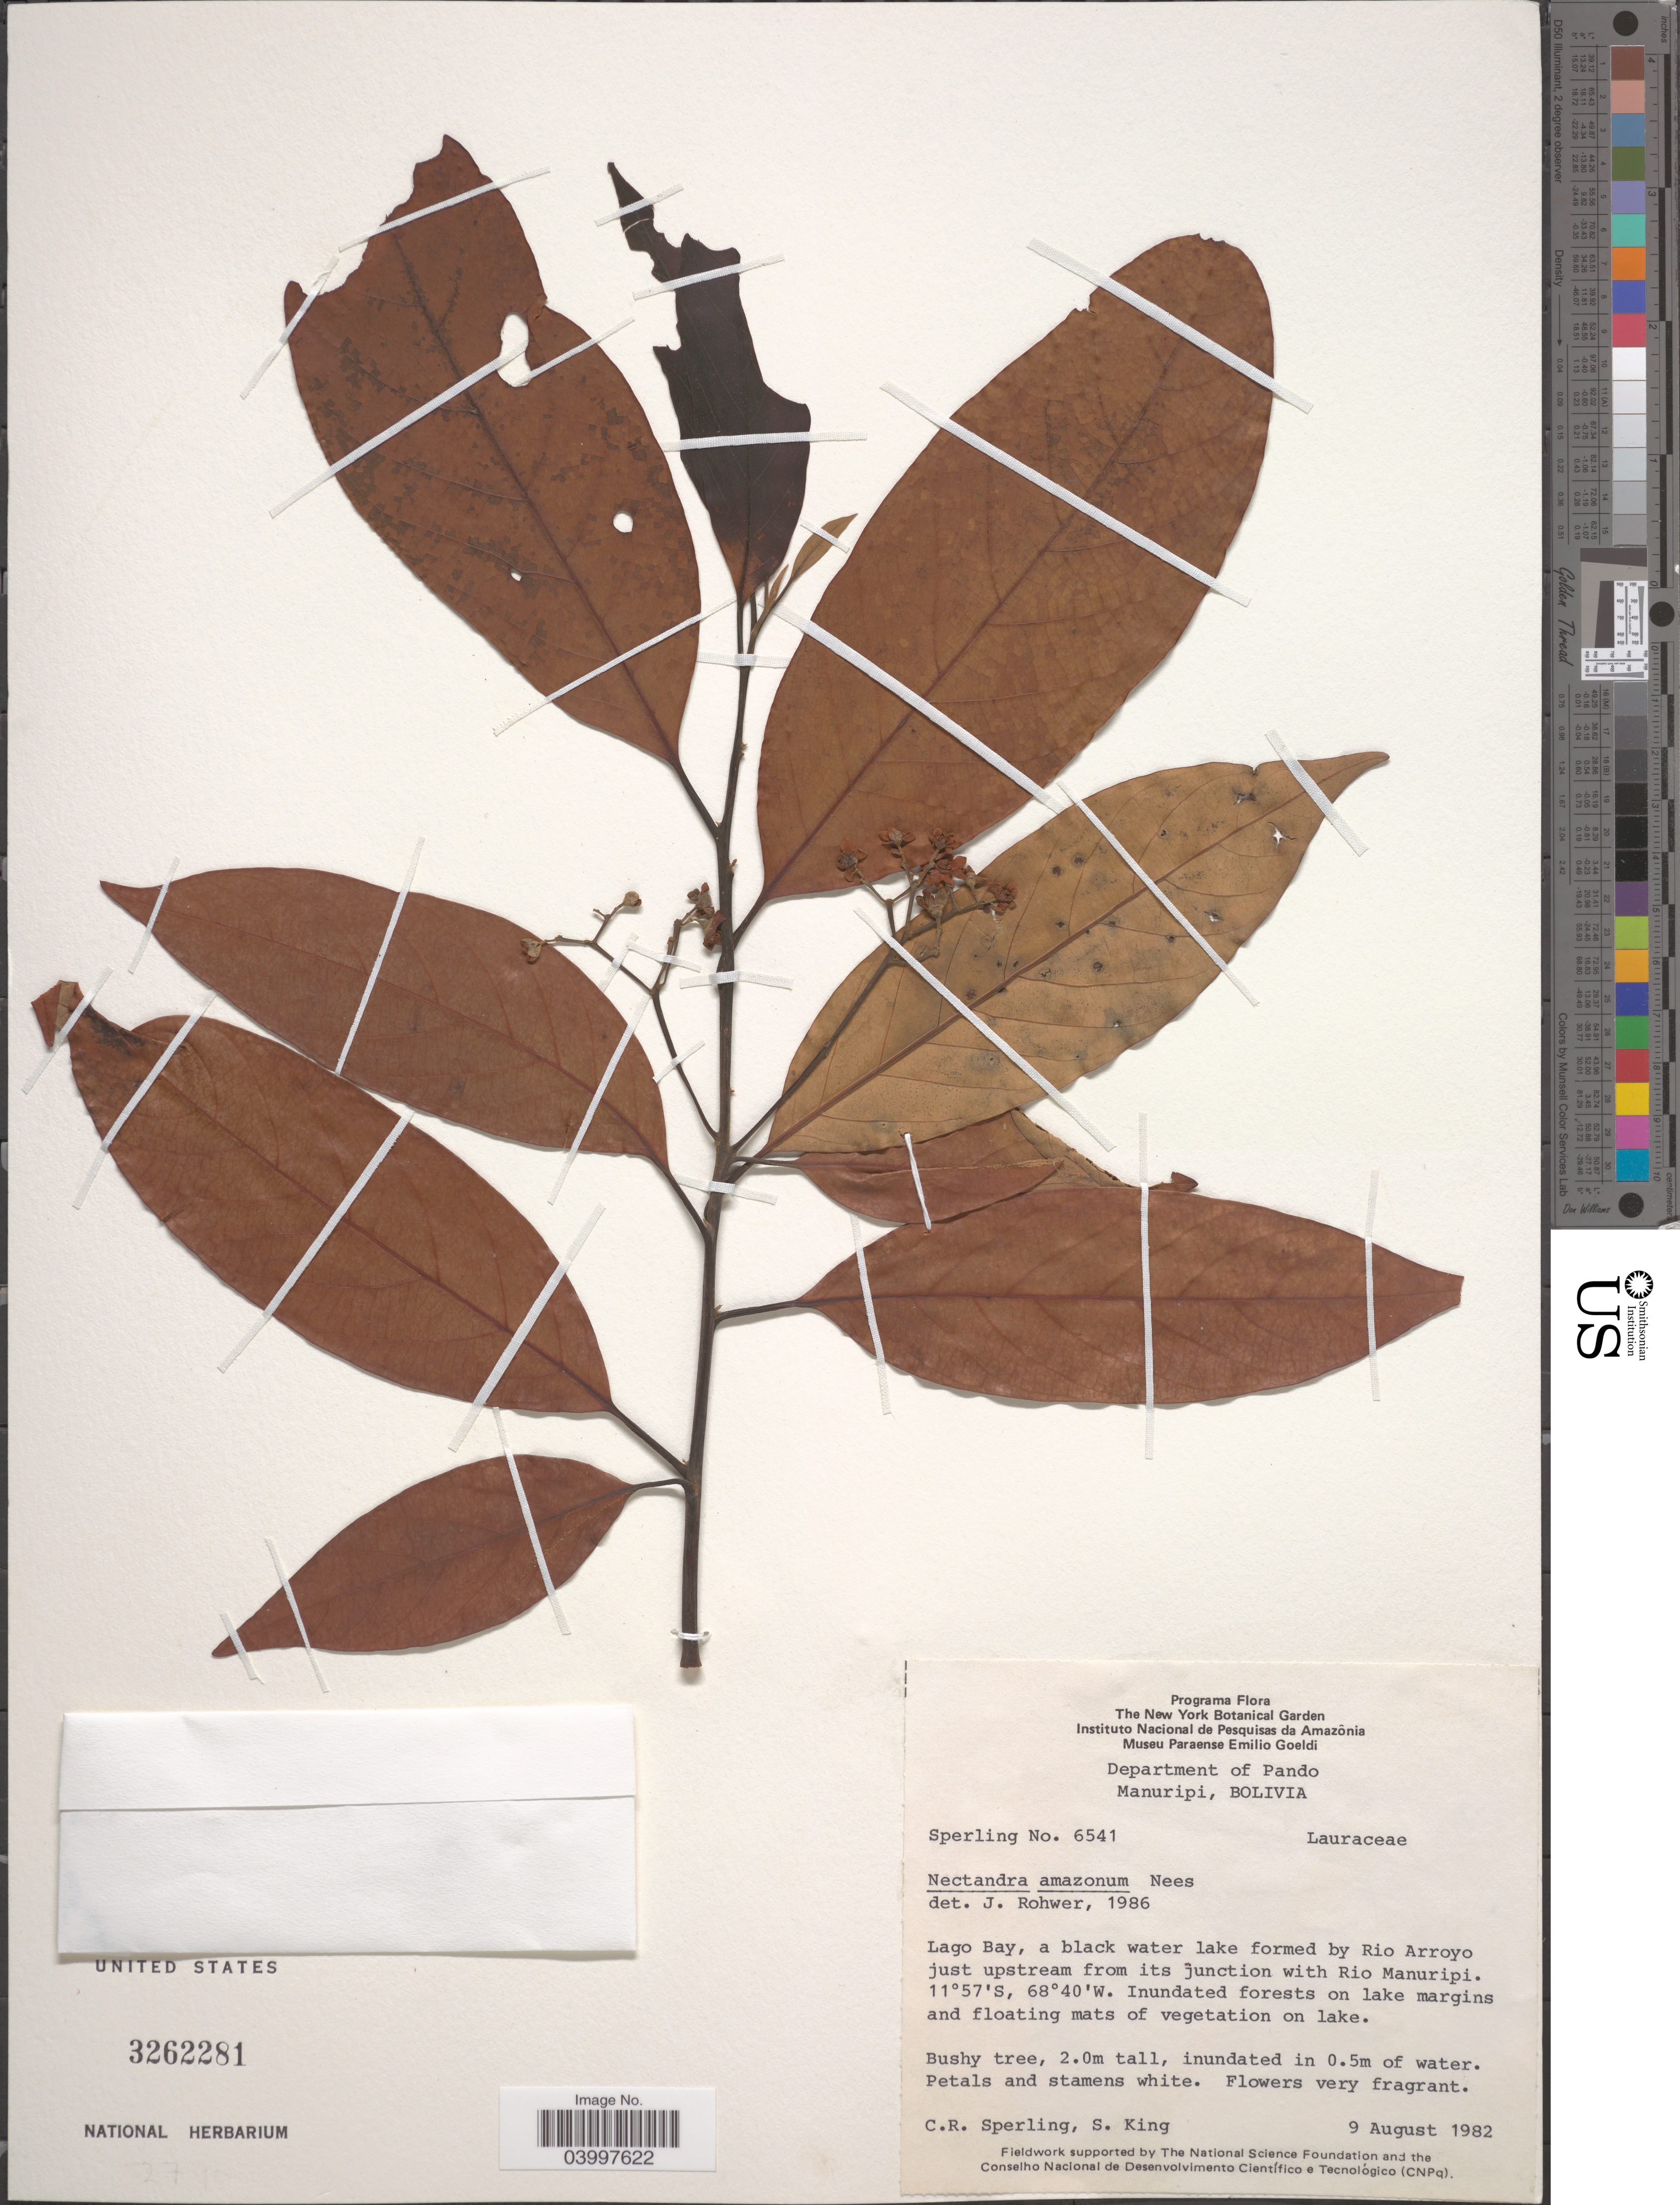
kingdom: Plantae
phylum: Tracheophyta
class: Magnoliopsida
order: Laurales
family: Lauraceae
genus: Nectandra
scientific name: Nectandra amazonum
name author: Nees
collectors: C. R. Sperling & S. King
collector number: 6541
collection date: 1982-08-09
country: Bolivia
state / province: Pando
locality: Department of Pando. Manuripi. Lago Bay, a black water lake formed by Rio Arroyo just upstream from its junction with Rio Manuripi. Inundated forests on lake margins and floating mats of vegetation on lake.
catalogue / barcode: US 3262281